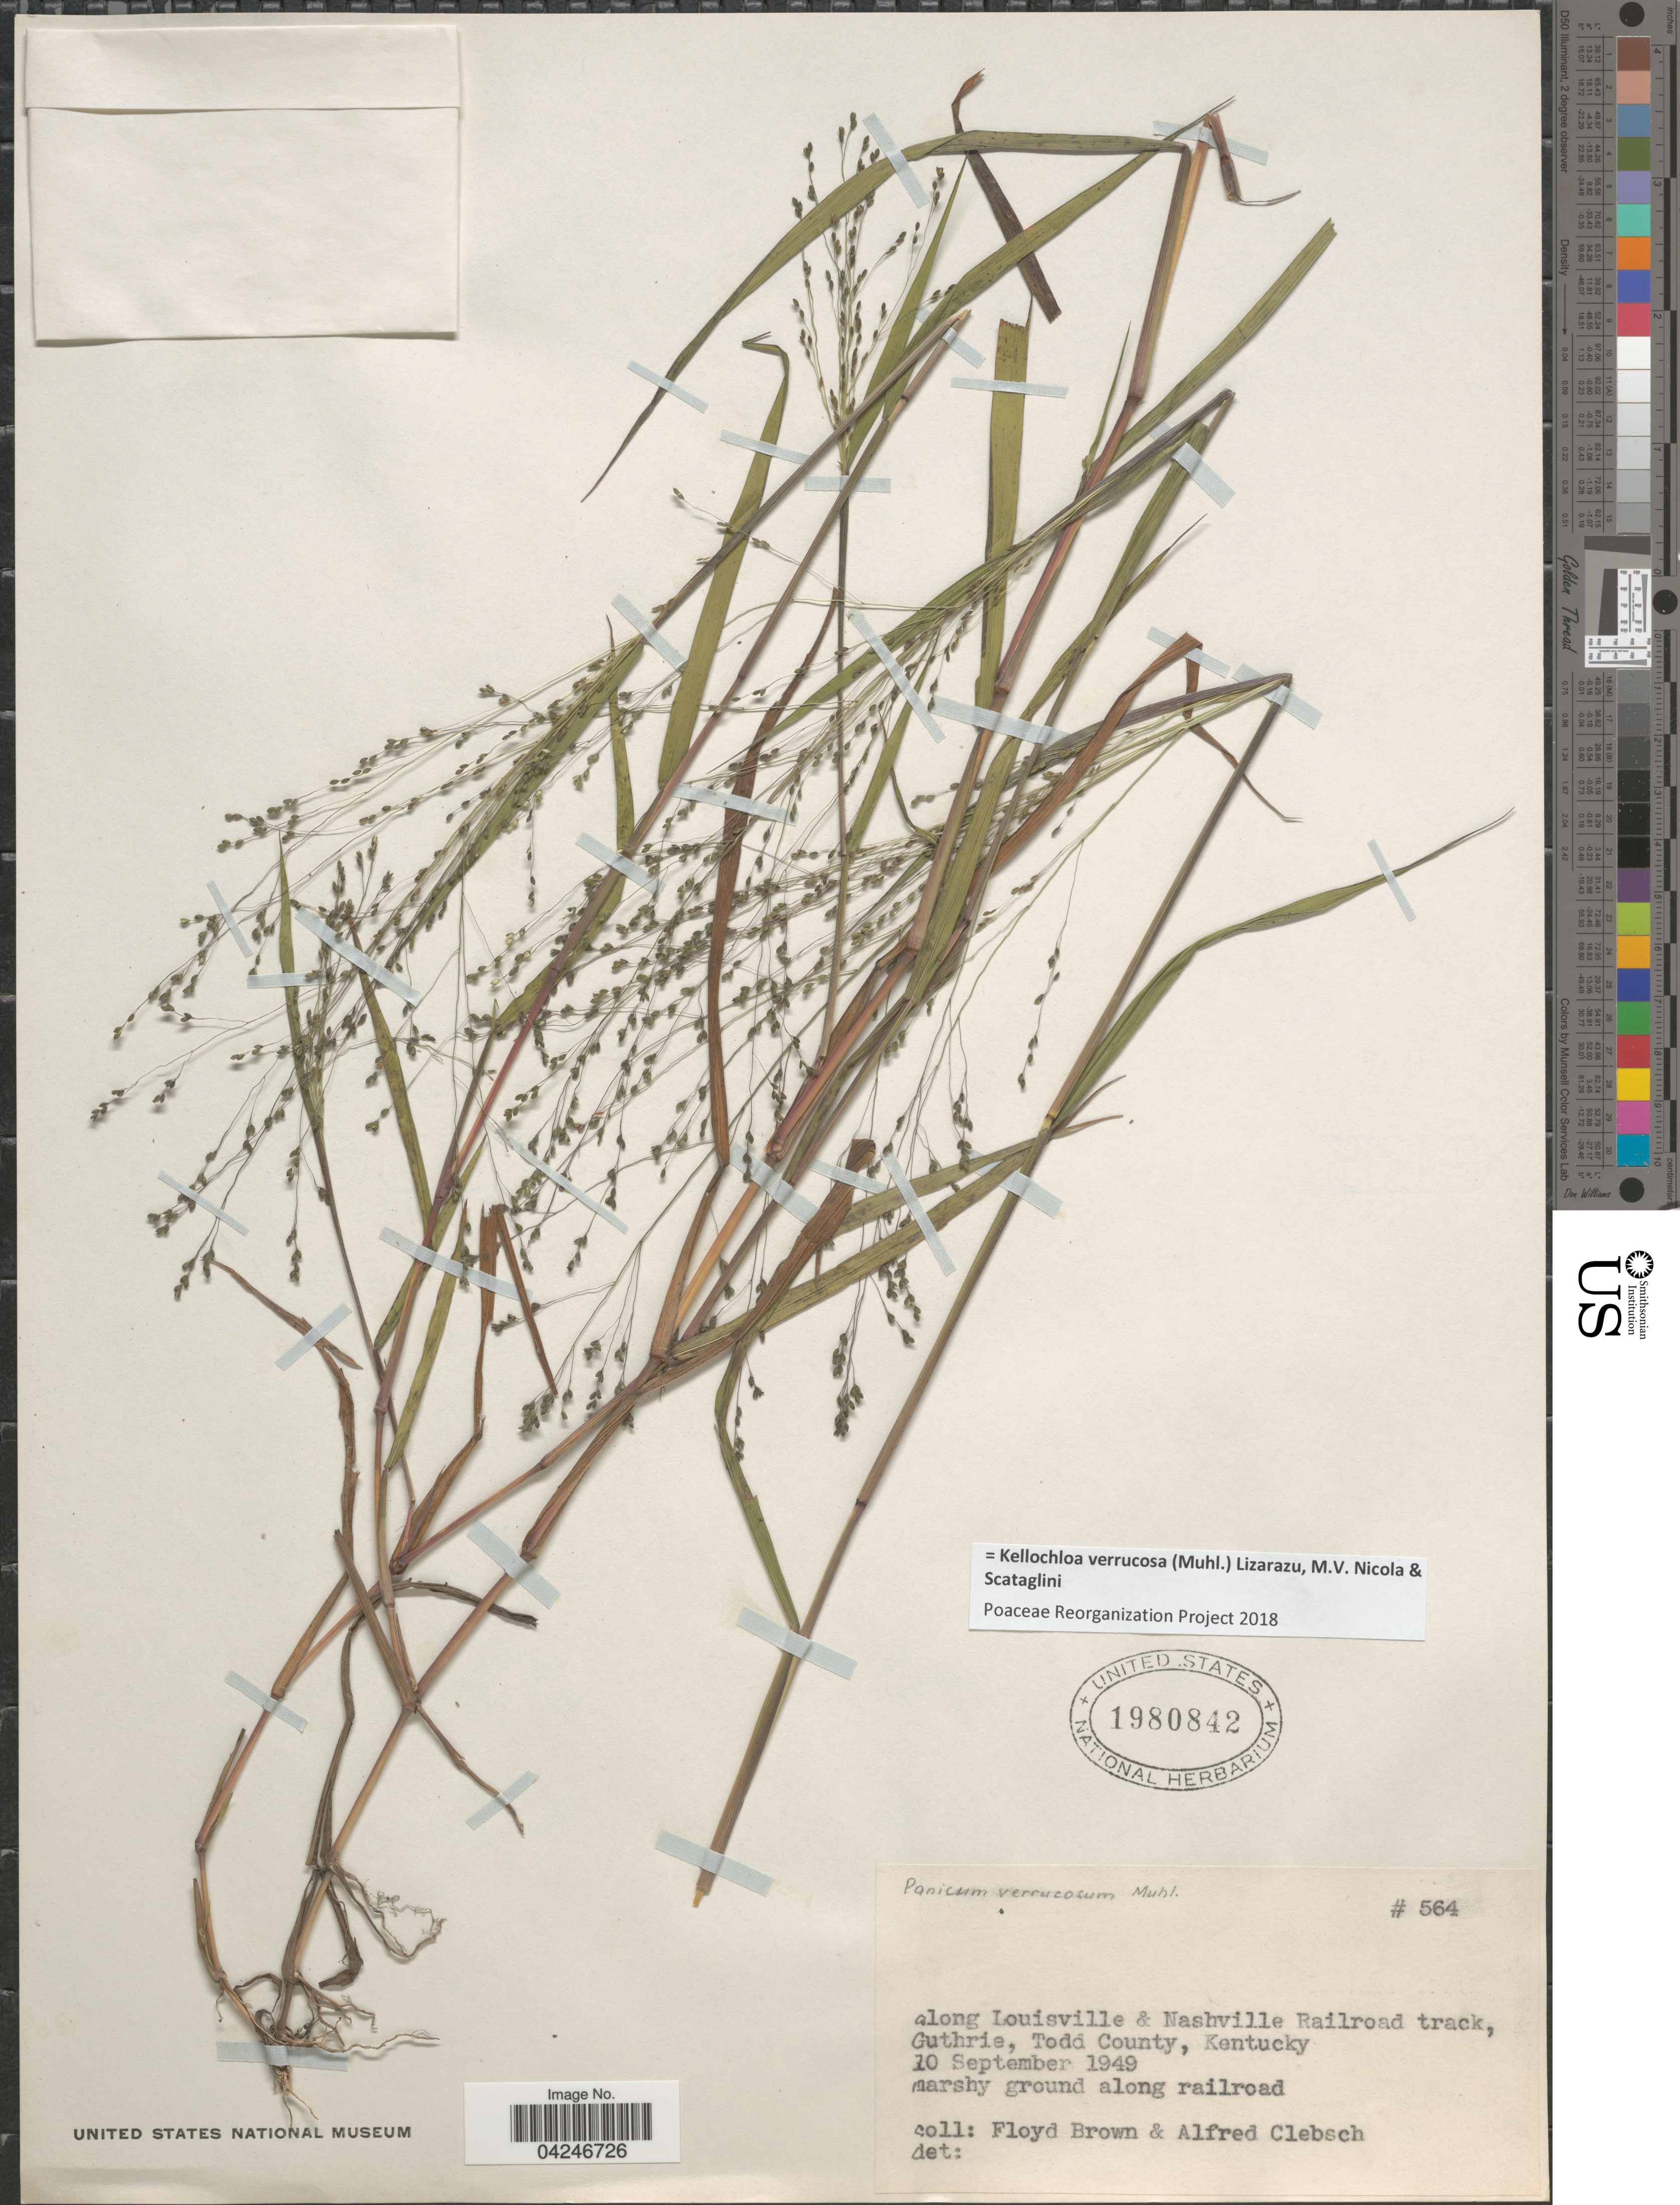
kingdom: Plantae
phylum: Tracheophyta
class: Liliopsida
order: Poales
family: Poaceae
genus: Kellochloa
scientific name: Kellochloa verrucosa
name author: (Muhl.) Lizarazu et al.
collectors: F. Brown & A. Clebsch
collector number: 564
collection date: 1949-09-10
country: United States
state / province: Kentucky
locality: Along Louisville & Nashville Railroad track, Guthrie, Todd County.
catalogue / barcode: US 1980842